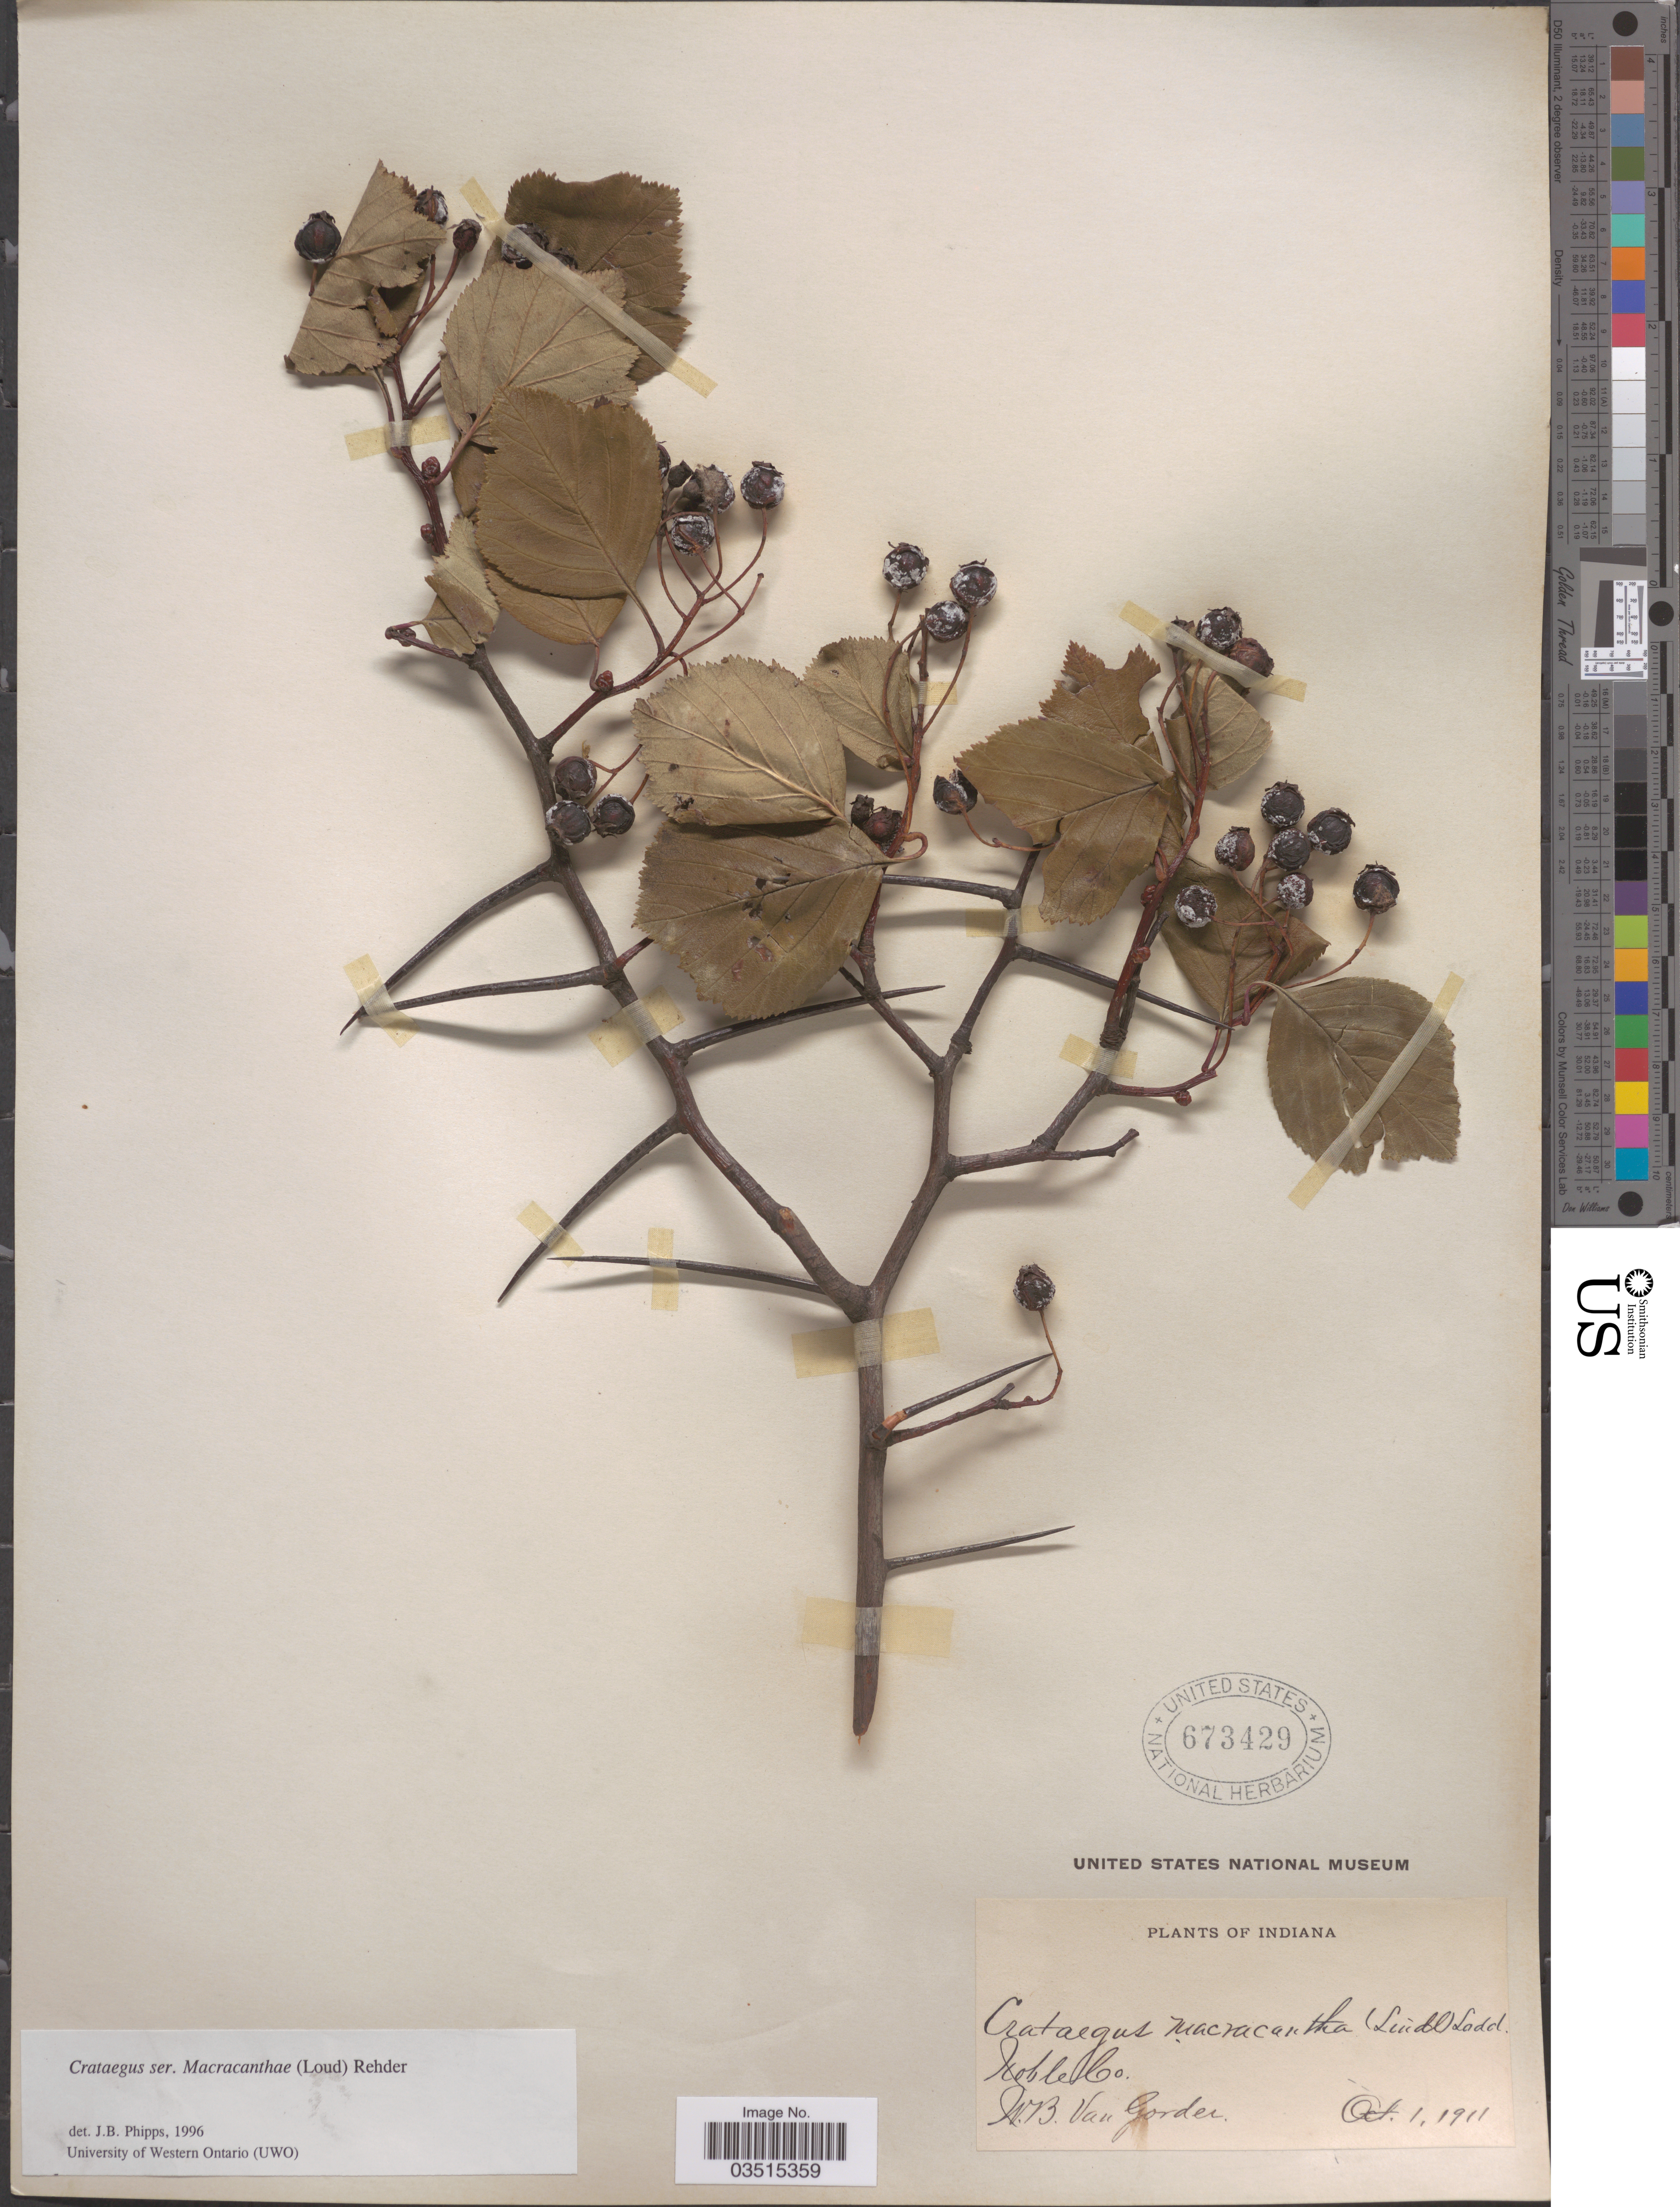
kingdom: Plantae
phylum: Tracheophyta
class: Magnoliopsida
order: Rosales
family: Rosaceae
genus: Crataegus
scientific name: Crataegus macracantha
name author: (Lindl.) Lodd. ex Loudon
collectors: W. Van Gorder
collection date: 1911-10-01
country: United States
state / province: Indiana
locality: Noble Co.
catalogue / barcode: US 673429